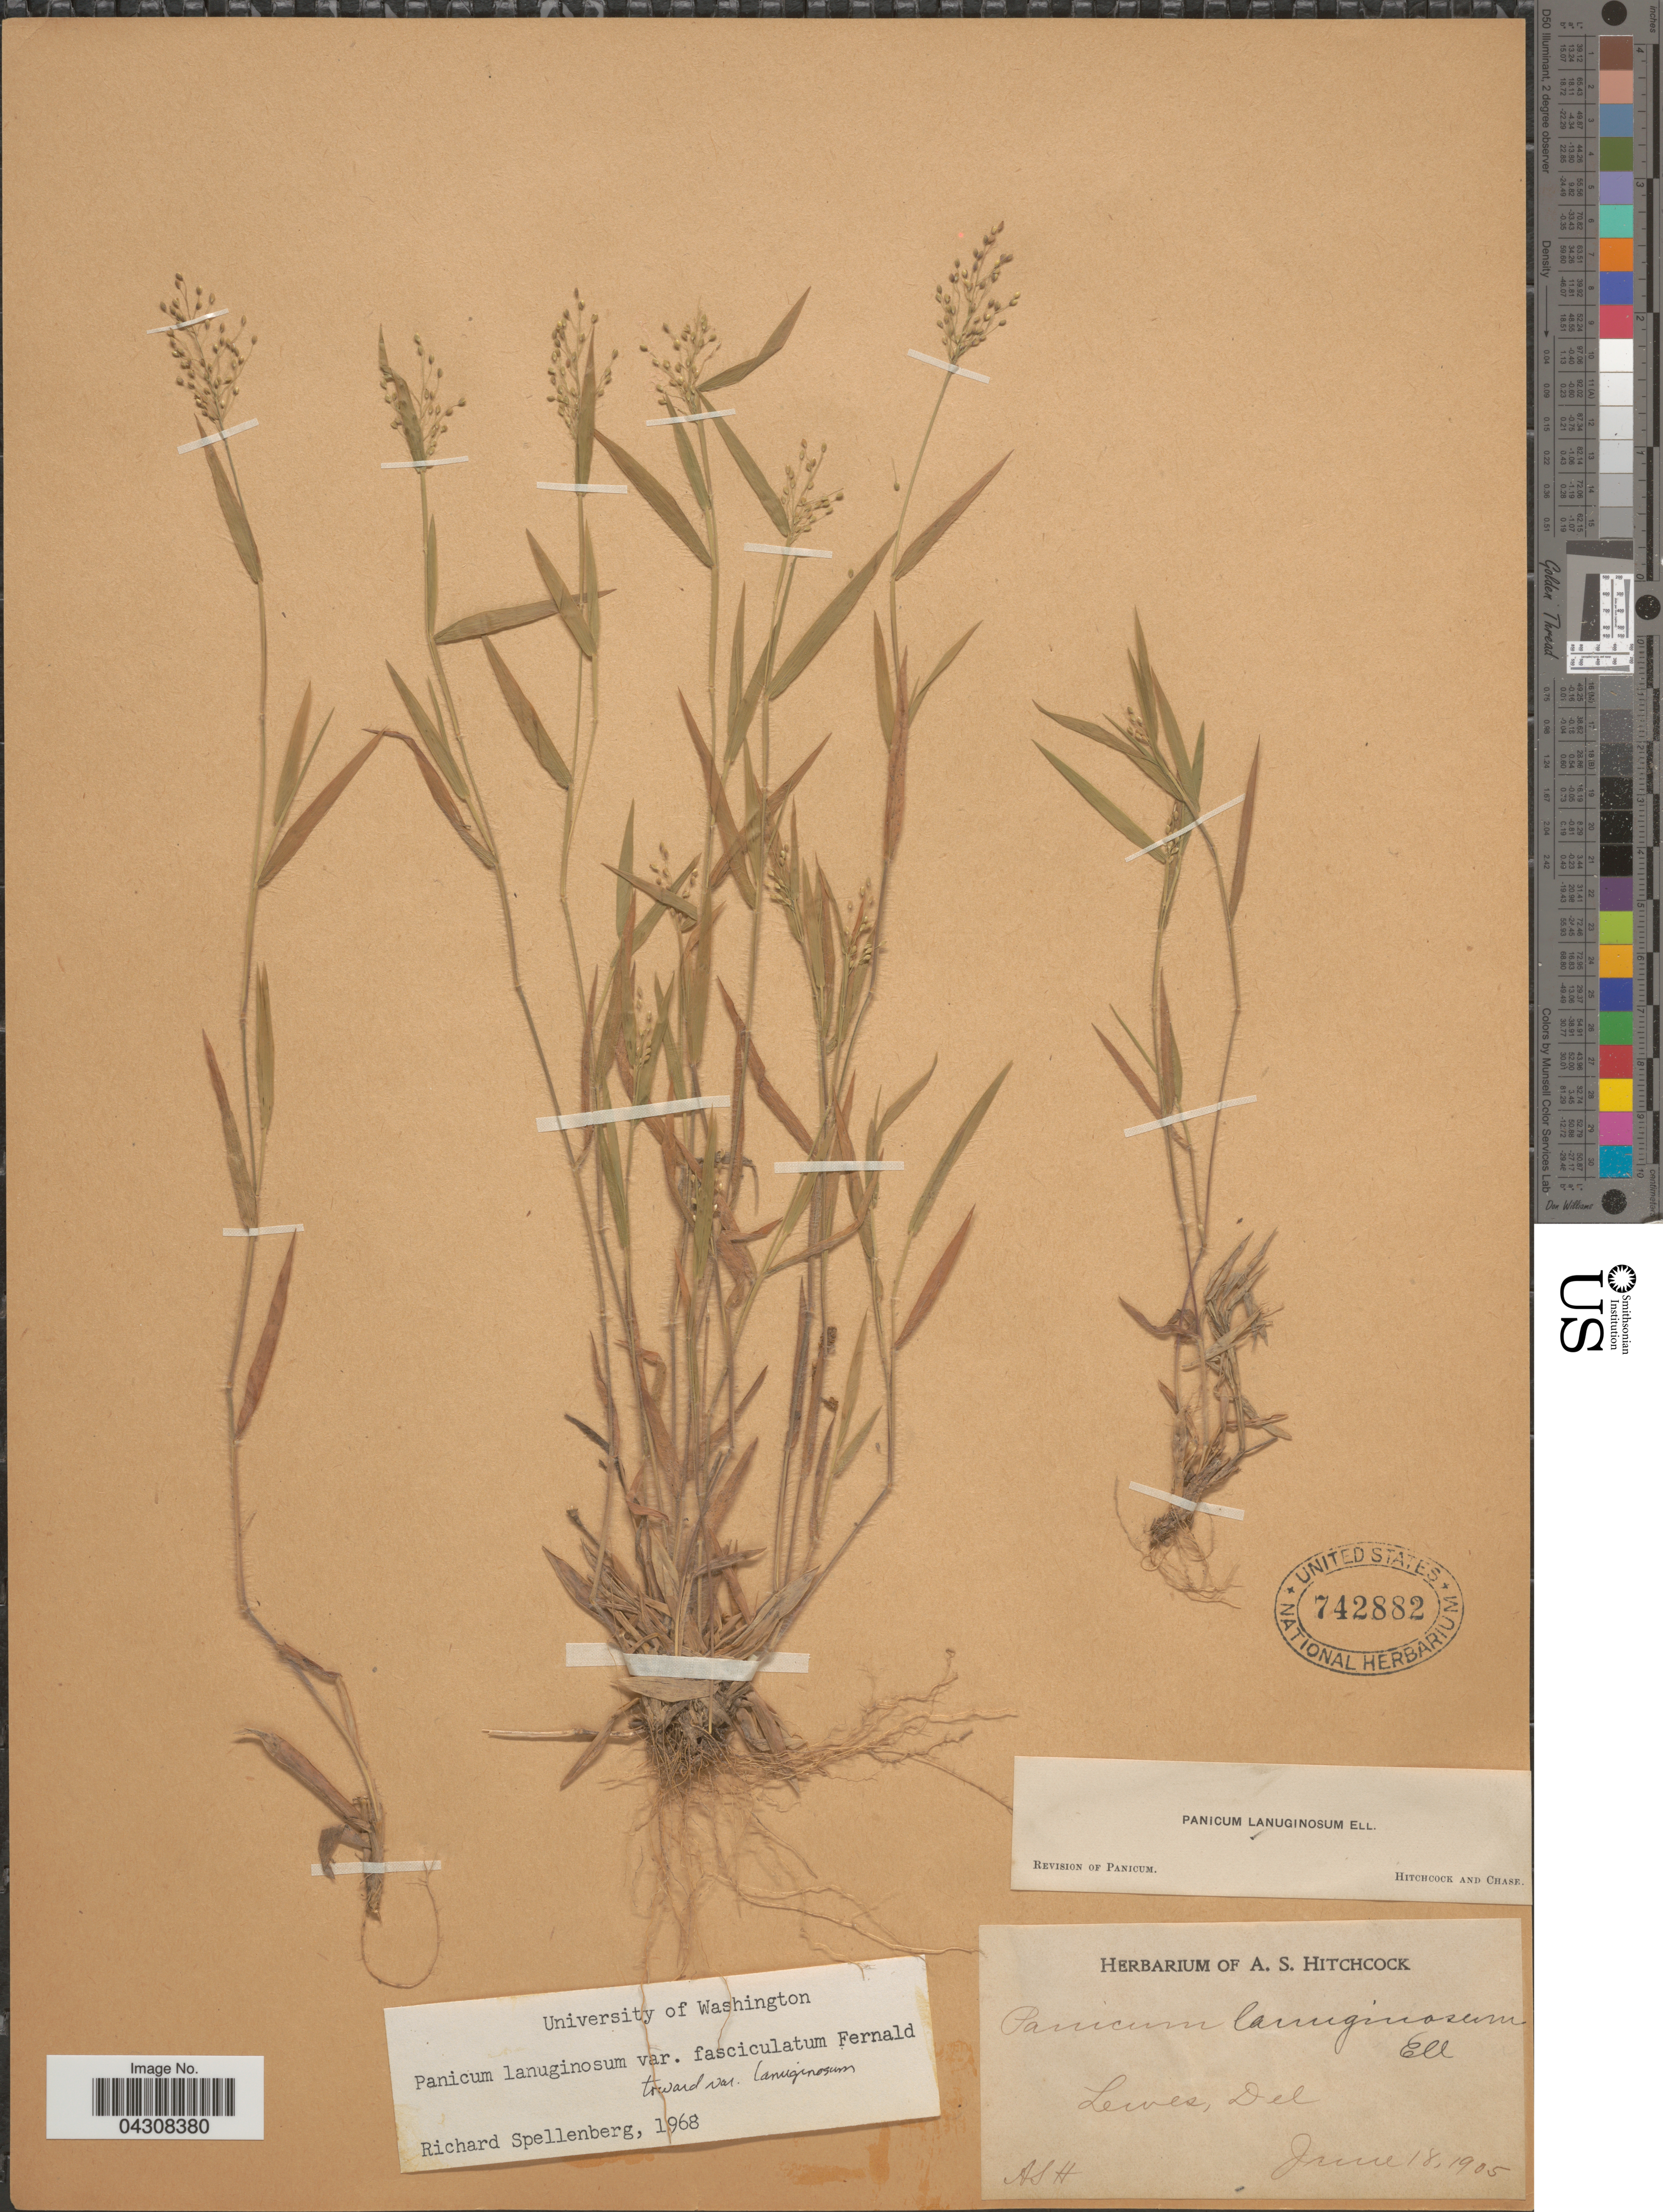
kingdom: Plantae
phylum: Tracheophyta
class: Liliopsida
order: Poales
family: Poaceae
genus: Dichanthelium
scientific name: Dichanthelium acuminatum var. acuminatum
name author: (Sw.) Gould & C.A. Clark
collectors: A. S. Hitchcock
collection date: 1905-06-18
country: United States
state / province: Delaware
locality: Lewes.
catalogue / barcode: US 742882